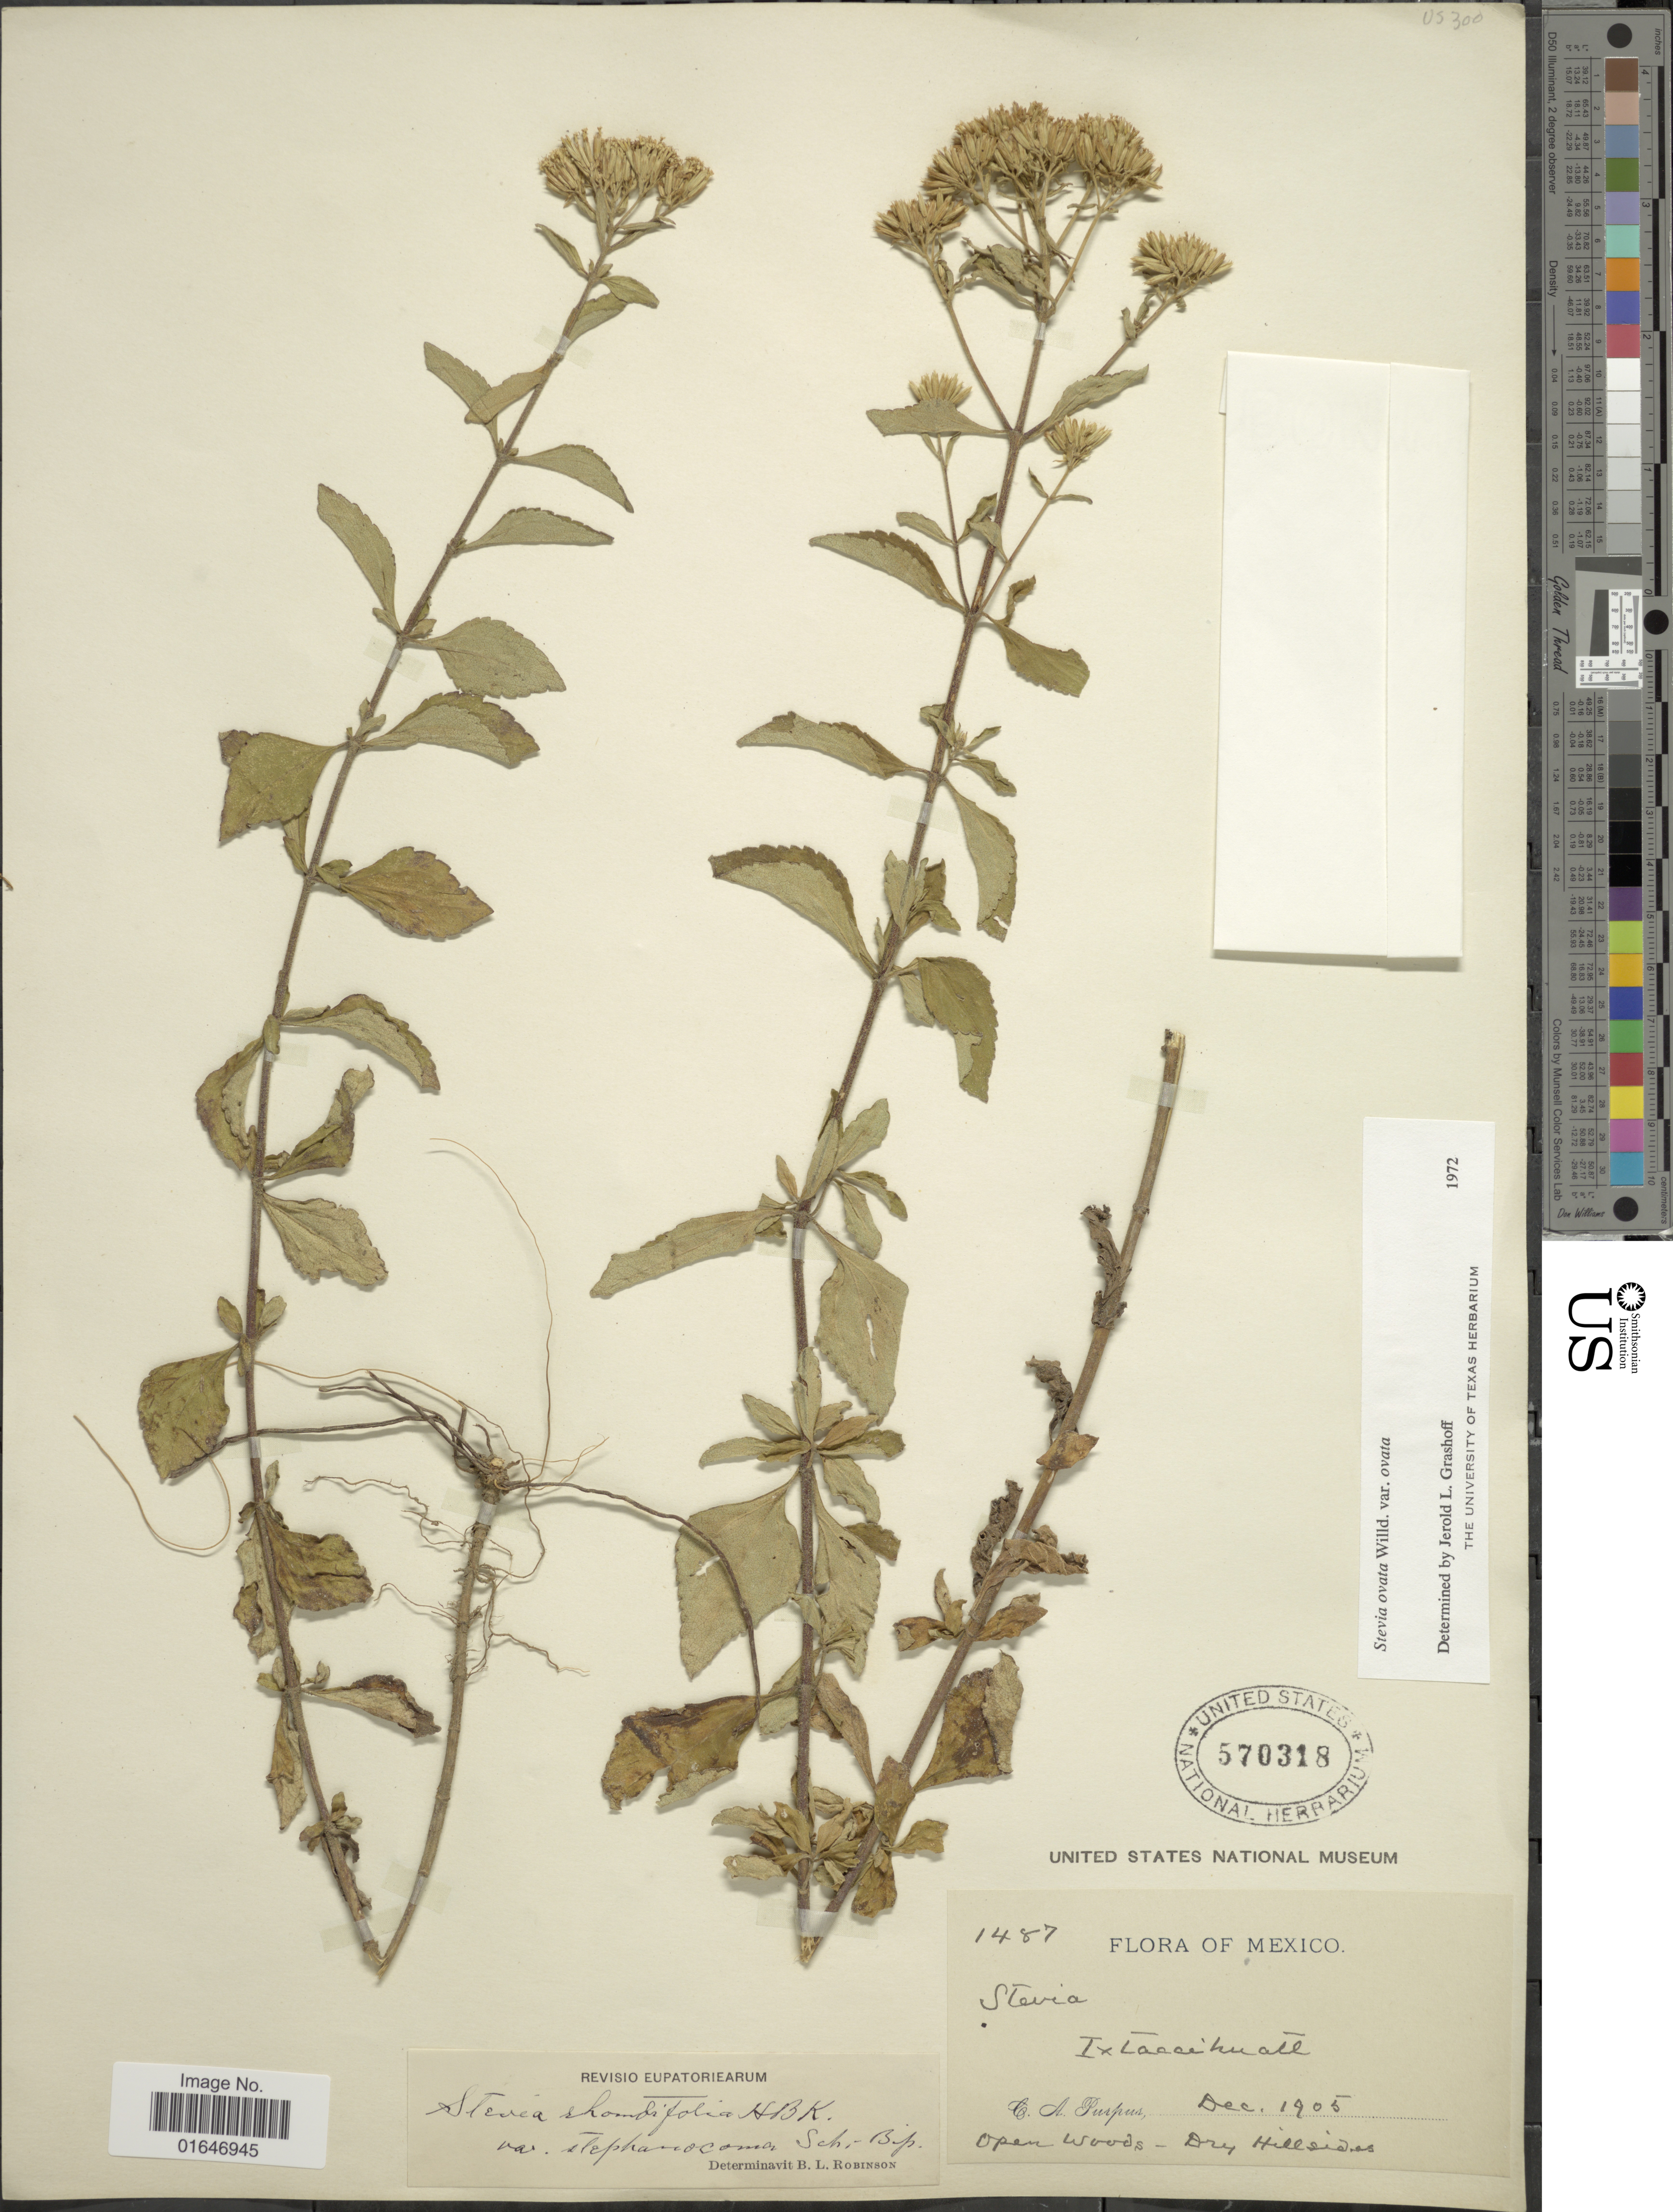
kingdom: Plantae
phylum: Tracheophyta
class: Magnoliopsida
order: Asterales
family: Asteraceae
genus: Stevia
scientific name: Stevia ovata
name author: Willd.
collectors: C. A. Purpus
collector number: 1487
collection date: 1905-12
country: Mexico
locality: Iztaccihuatl.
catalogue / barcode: US 570318